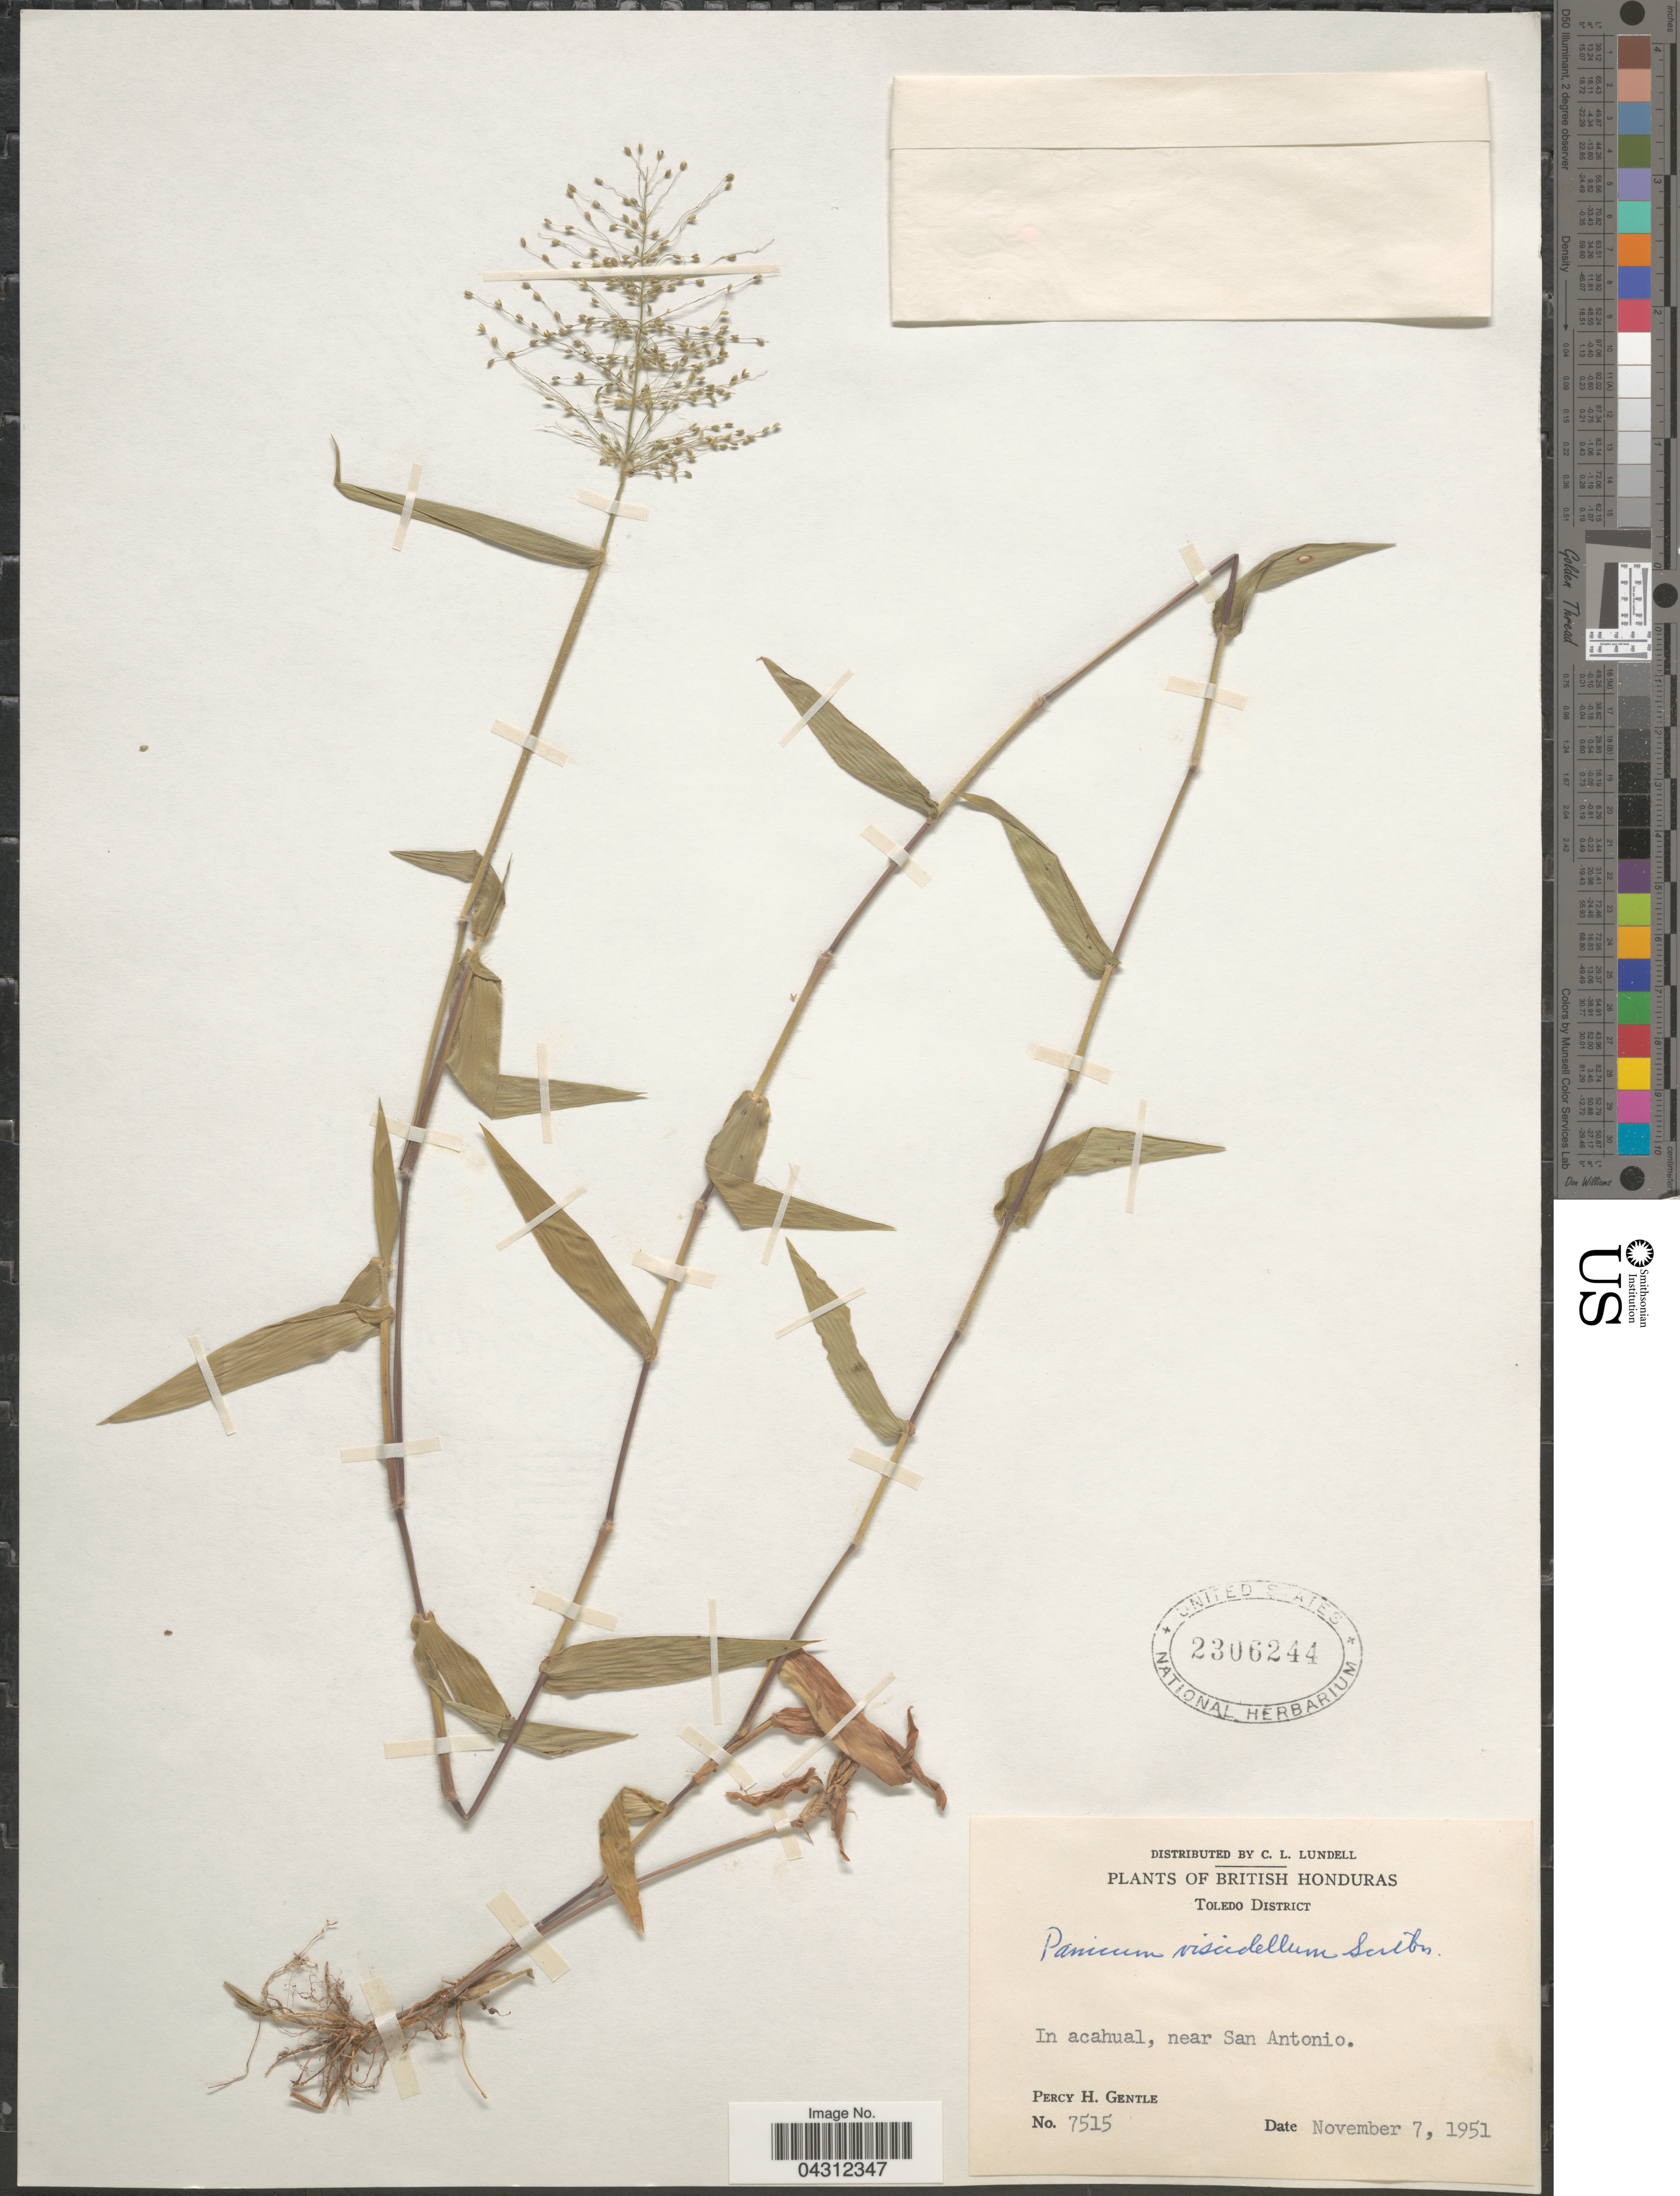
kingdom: Plantae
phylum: Tracheophyta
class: Liliopsida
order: Poales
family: Poaceae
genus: Dichanthelium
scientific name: Dichanthelium viscidellum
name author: (Scribn.) Gould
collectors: P. H. Gentle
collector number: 7515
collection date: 1951-11-07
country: Belize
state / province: Toledo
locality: British Honduras. Toledo District. In acahual, near San Antonio.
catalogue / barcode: US 2306244